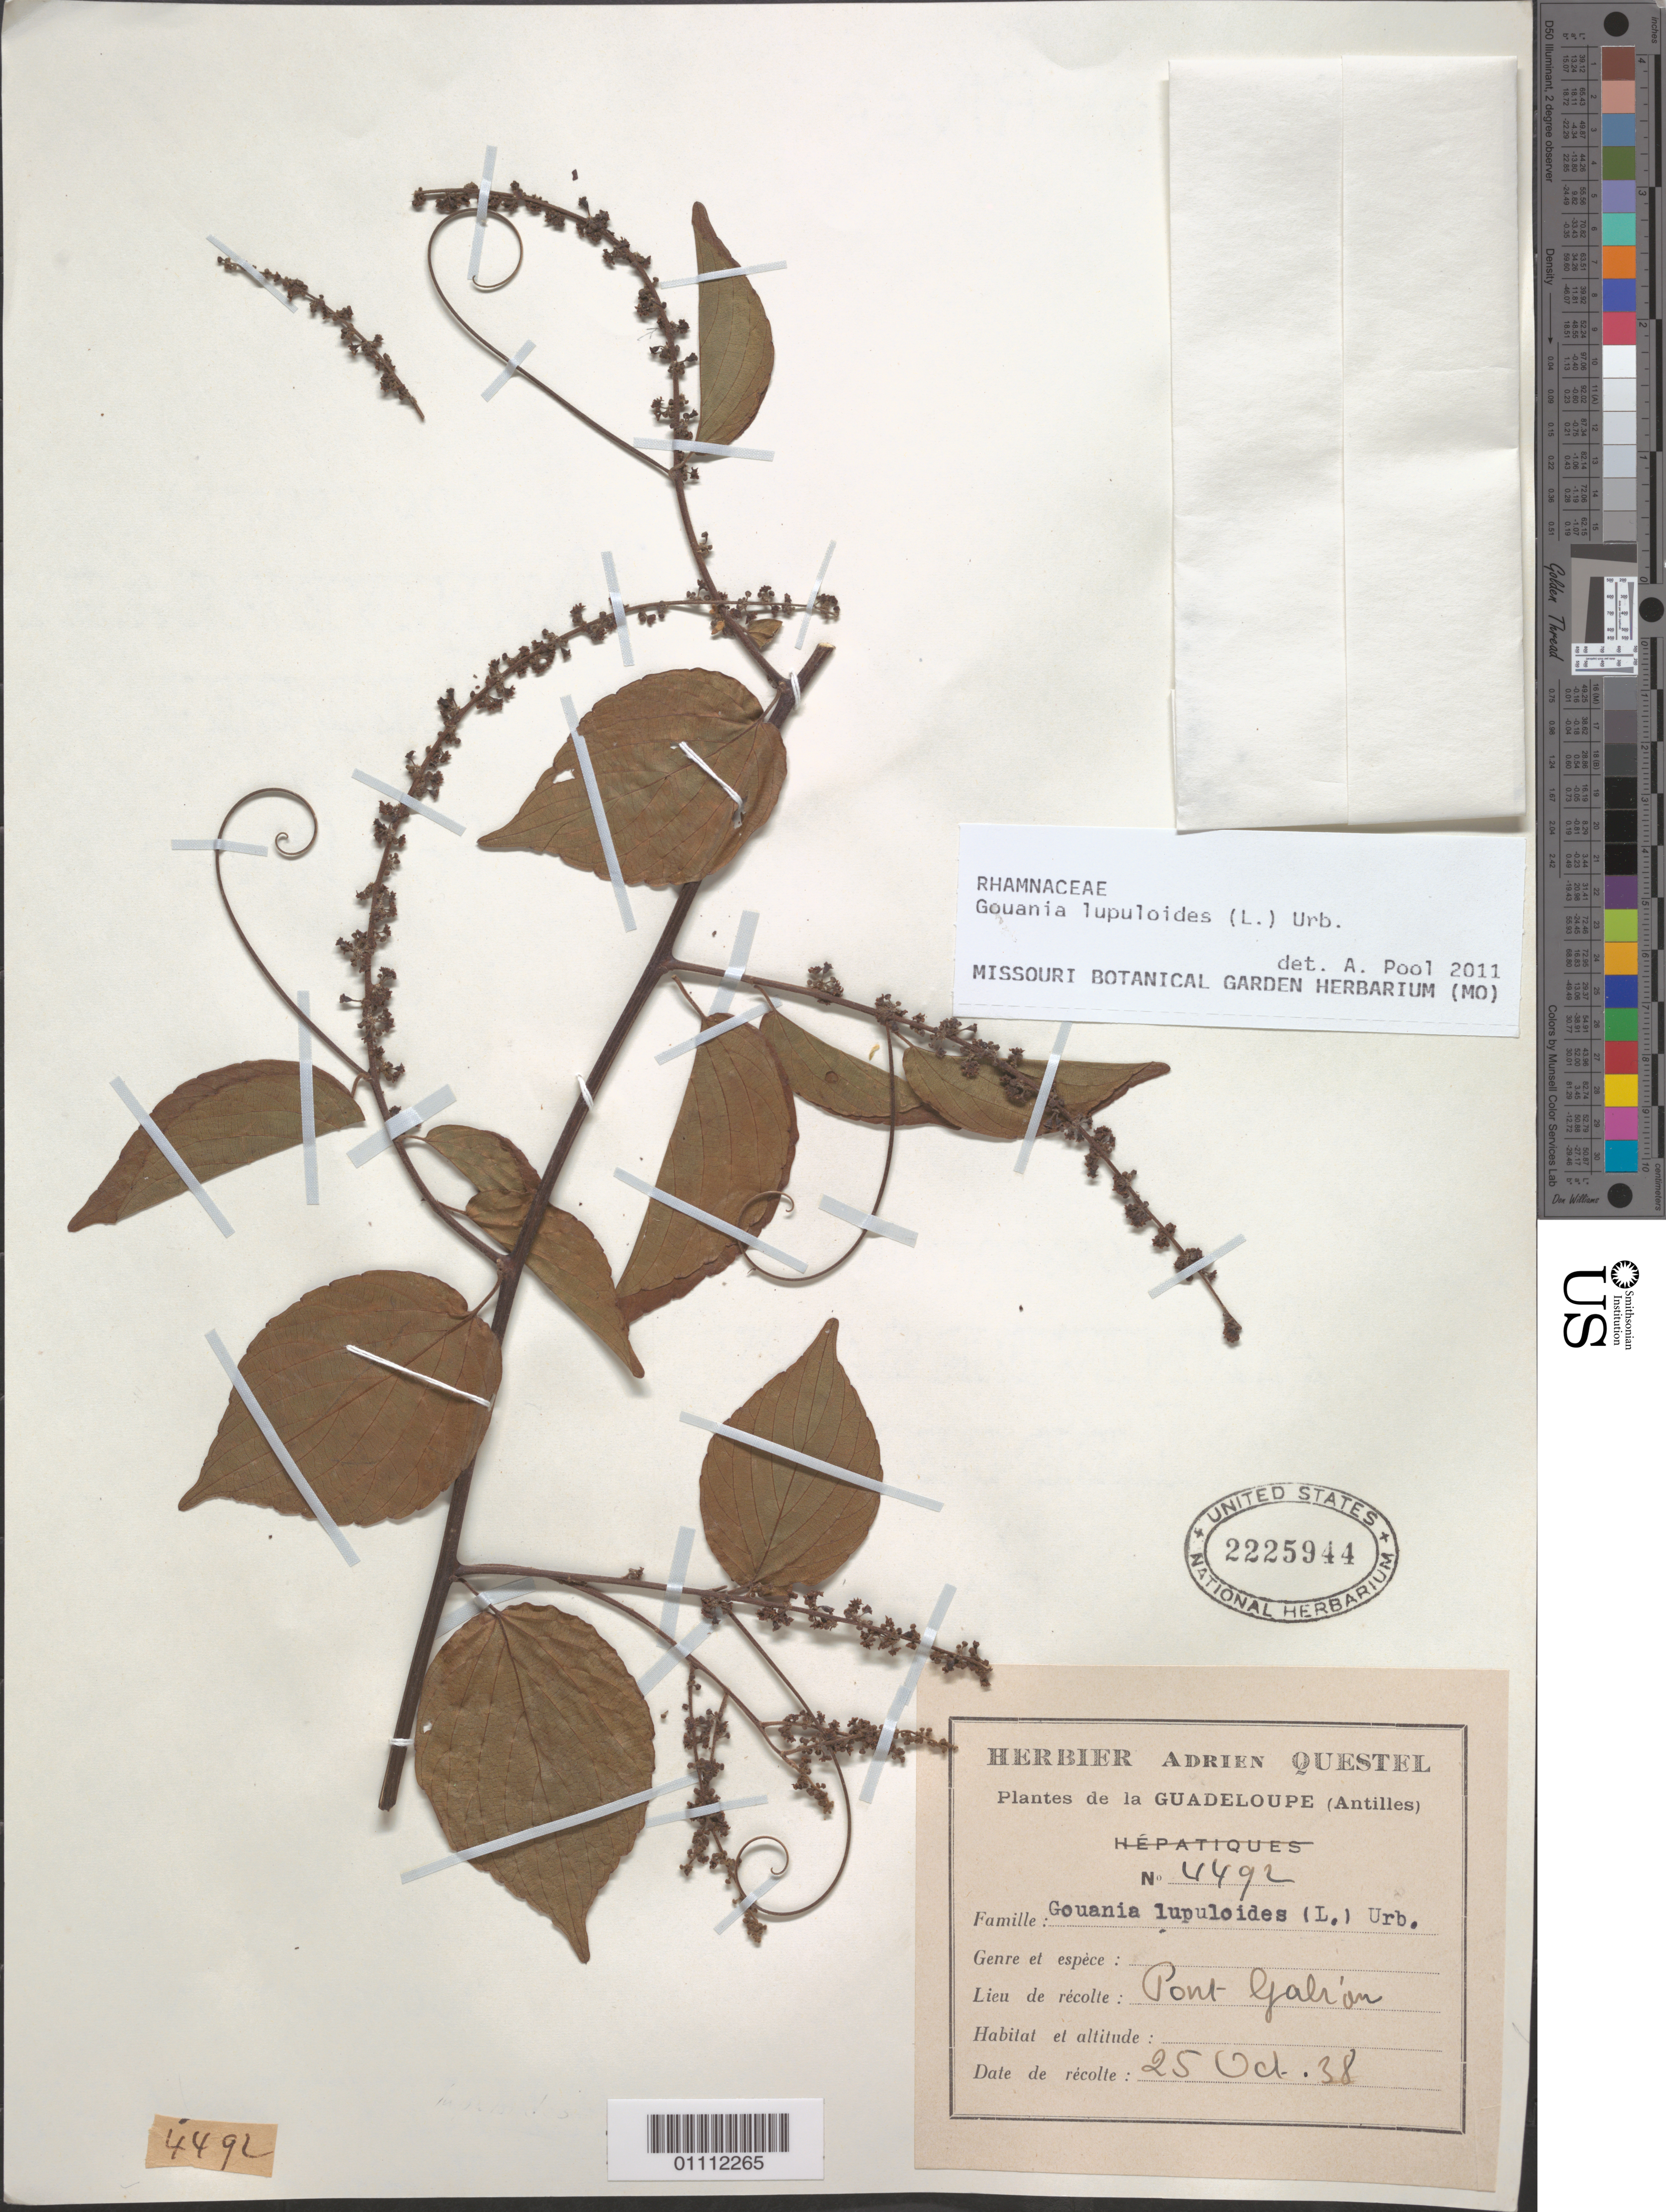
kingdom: Plantae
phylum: Tracheophyta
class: Magnoliopsida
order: Rosales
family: Rhamnaceae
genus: Gouania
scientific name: Gouania lupuloides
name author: (L.) Urb.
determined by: Pool, A., (MO), Missouri Botanical Garden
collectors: A. Questel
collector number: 4492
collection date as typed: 25 Oct 1938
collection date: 1938-10-25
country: Guadeloupe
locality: Pont Galion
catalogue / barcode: US 2225944